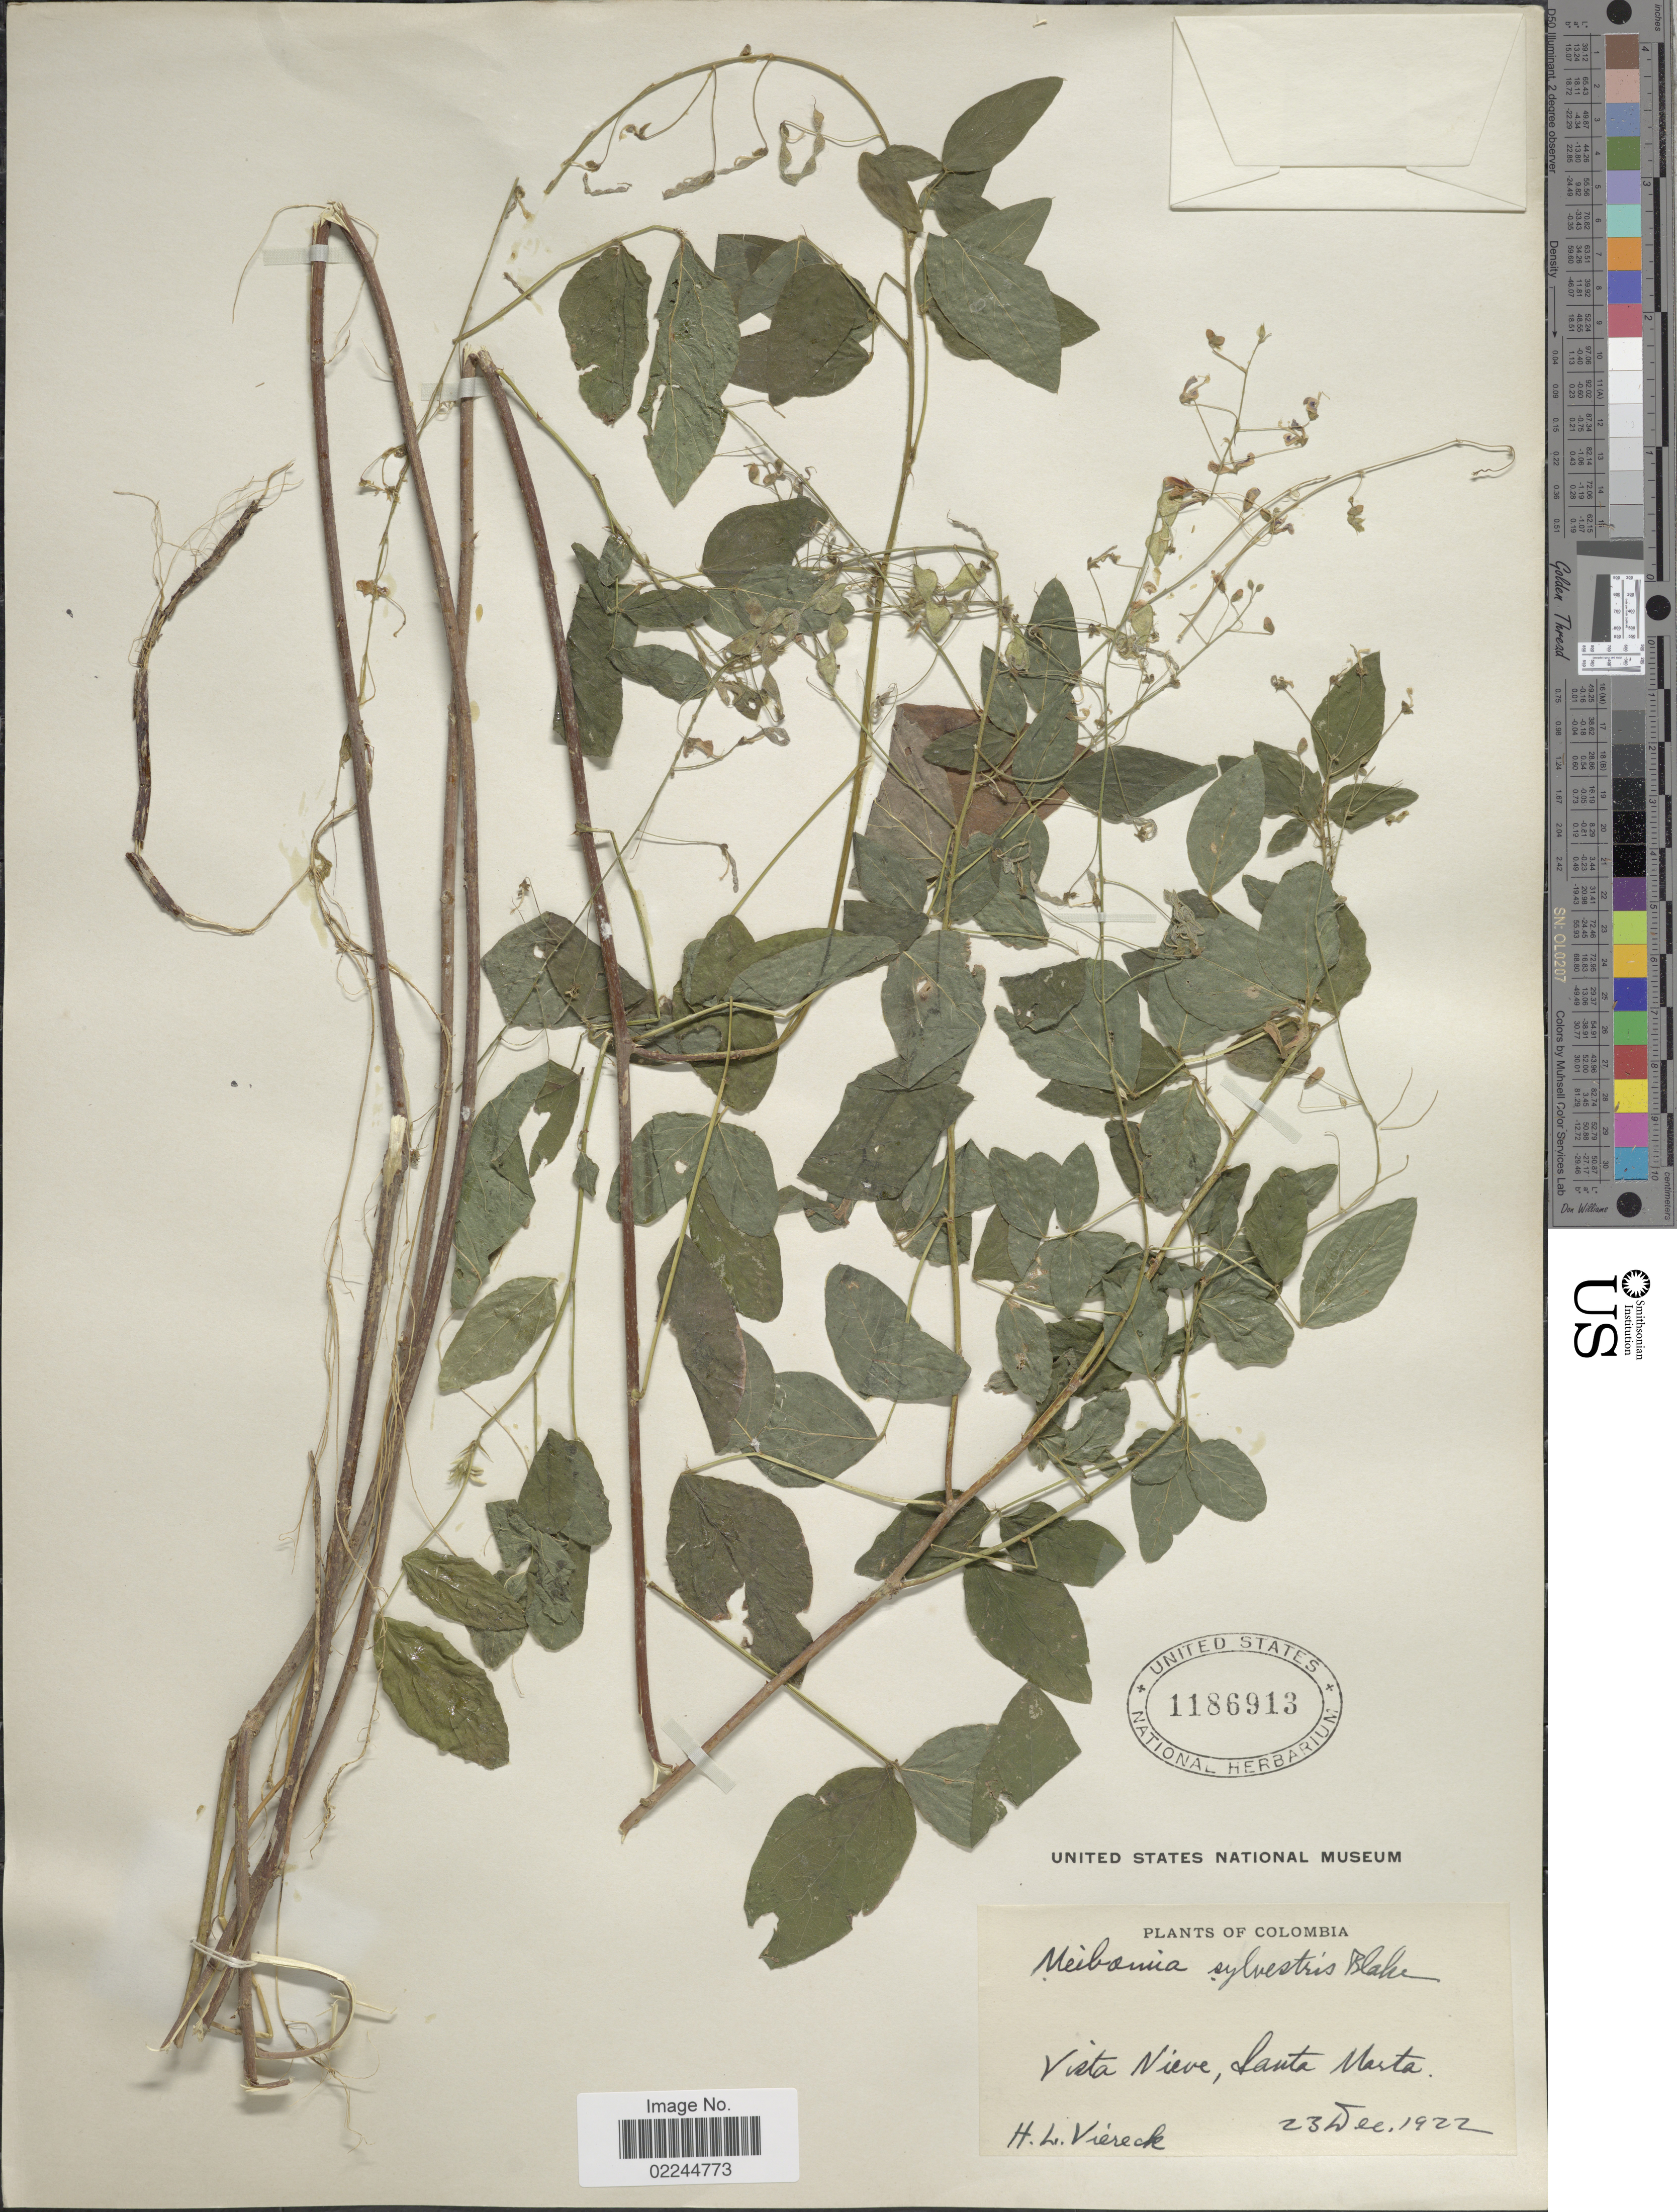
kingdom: Plantae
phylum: Tracheophyta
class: Magnoliopsida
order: Fabales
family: Fabaceae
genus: Desmodium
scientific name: Desmodium campyloclados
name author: Hemsl.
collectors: H. L. Viereck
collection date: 1922-12-23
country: Colombia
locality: Vista Nieve, Santa Marta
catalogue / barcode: US 1186913